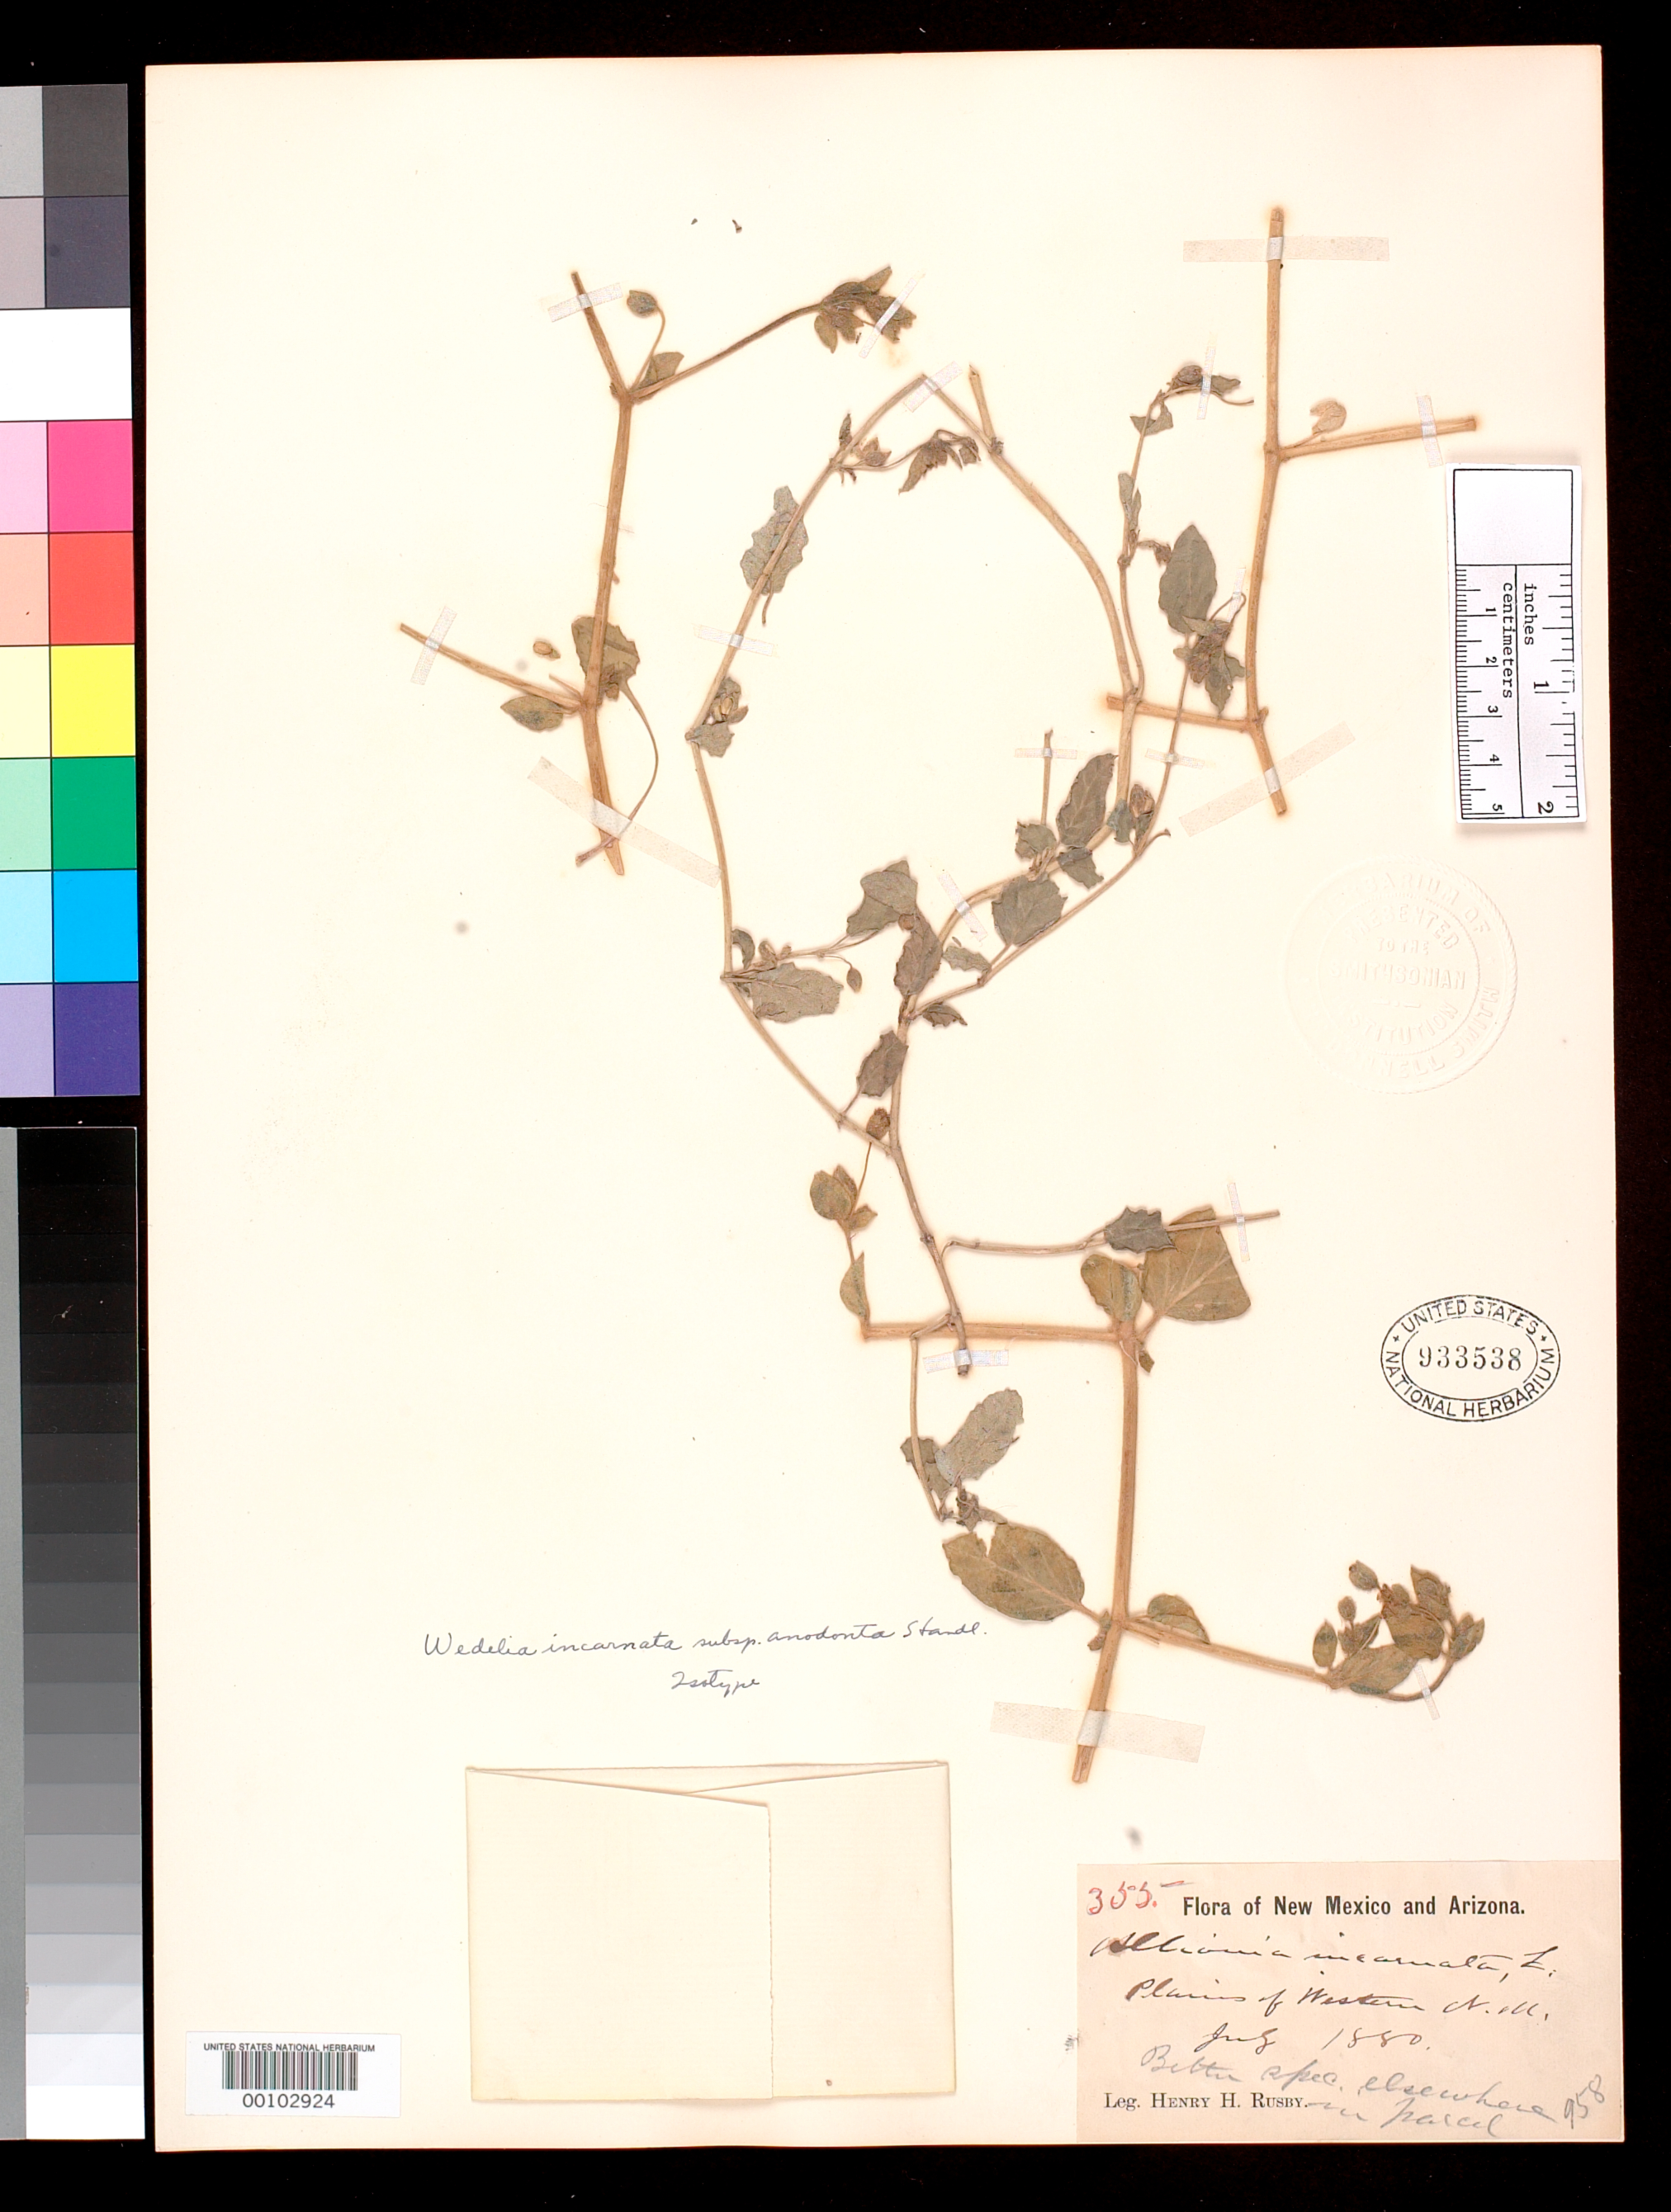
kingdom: Plantae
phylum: Tracheophyta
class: Magnoliopsida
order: Asterales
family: Asteraceae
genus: Wedelia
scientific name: Wedelia incarnata subsp. anodonta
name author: Standl.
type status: Isotype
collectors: H. H. Rusby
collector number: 355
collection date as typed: Jul 1880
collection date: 1880-07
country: United States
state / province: New Mexico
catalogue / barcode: US 933538